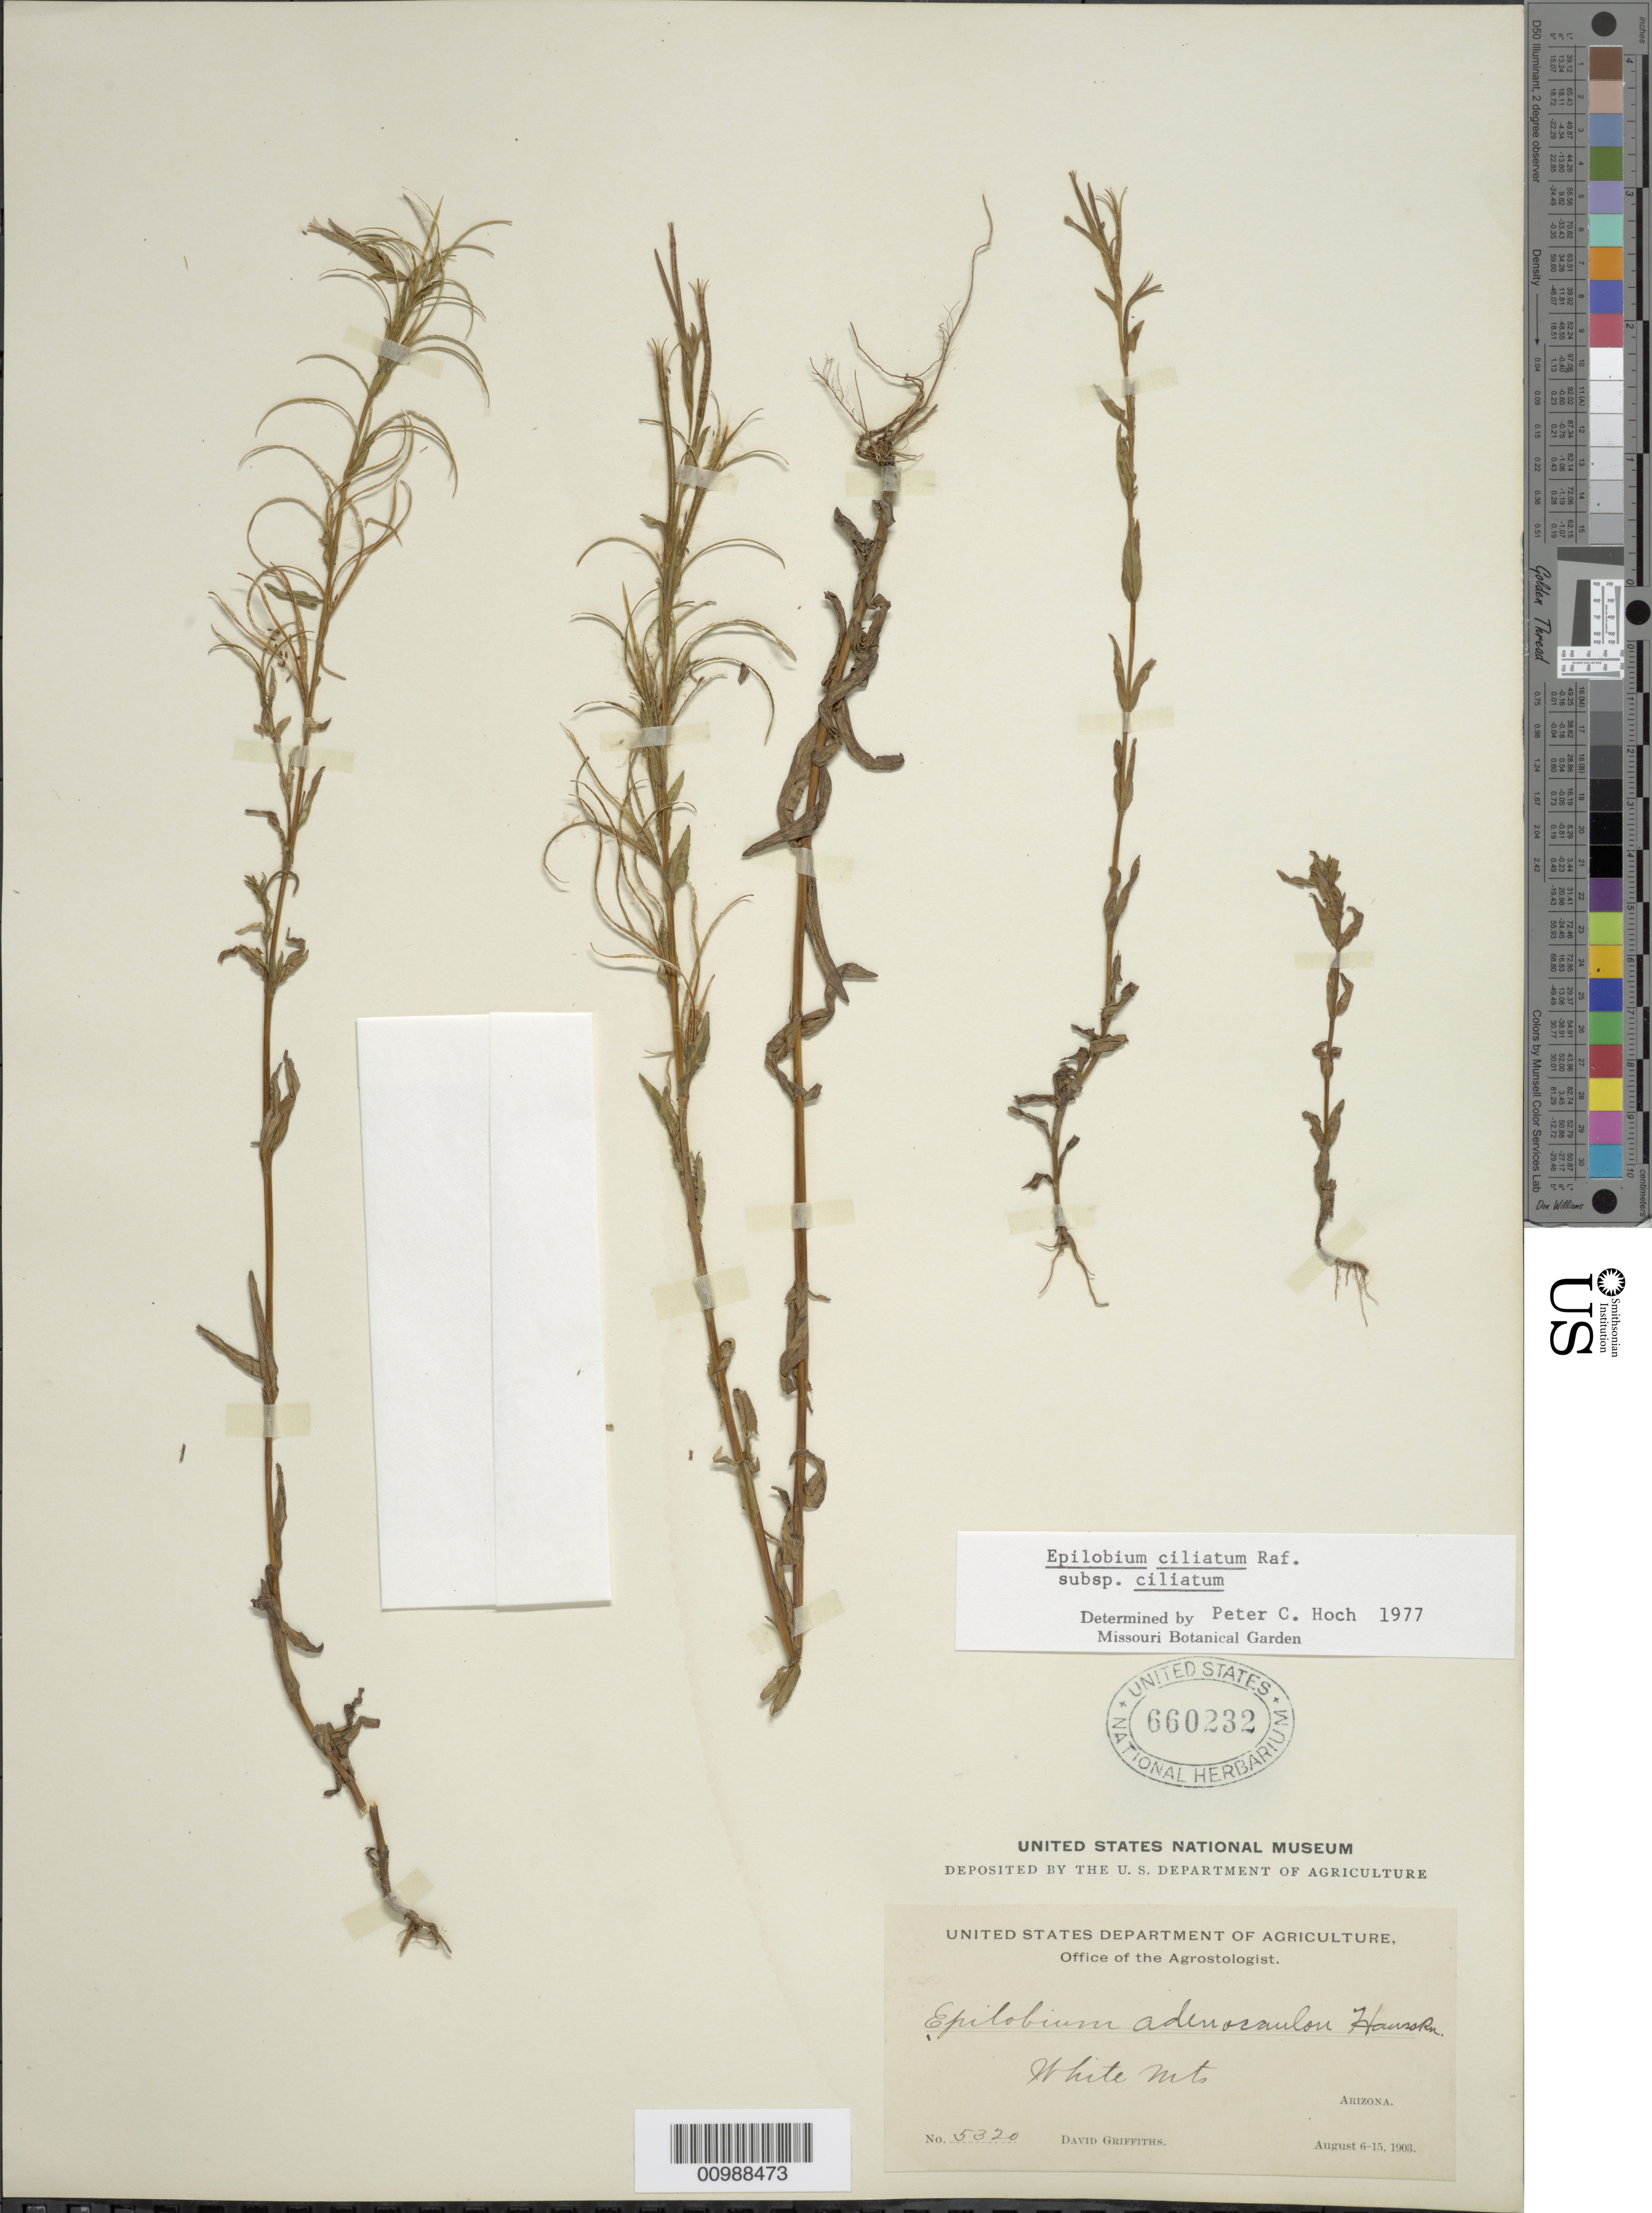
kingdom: Plantae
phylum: Tracheophyta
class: Magnoliopsida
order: Myrtales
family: Onagraceae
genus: Epilobium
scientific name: Epilobium ciliatum subsp. ciliatum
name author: Raf.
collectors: D. Griffiths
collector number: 5320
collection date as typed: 06 Aug 1903 to 15 Aug 1903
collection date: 1903-08-06/1903-08-15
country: United States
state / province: Arizona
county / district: Navajo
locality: White Mountains.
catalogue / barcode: US 660232